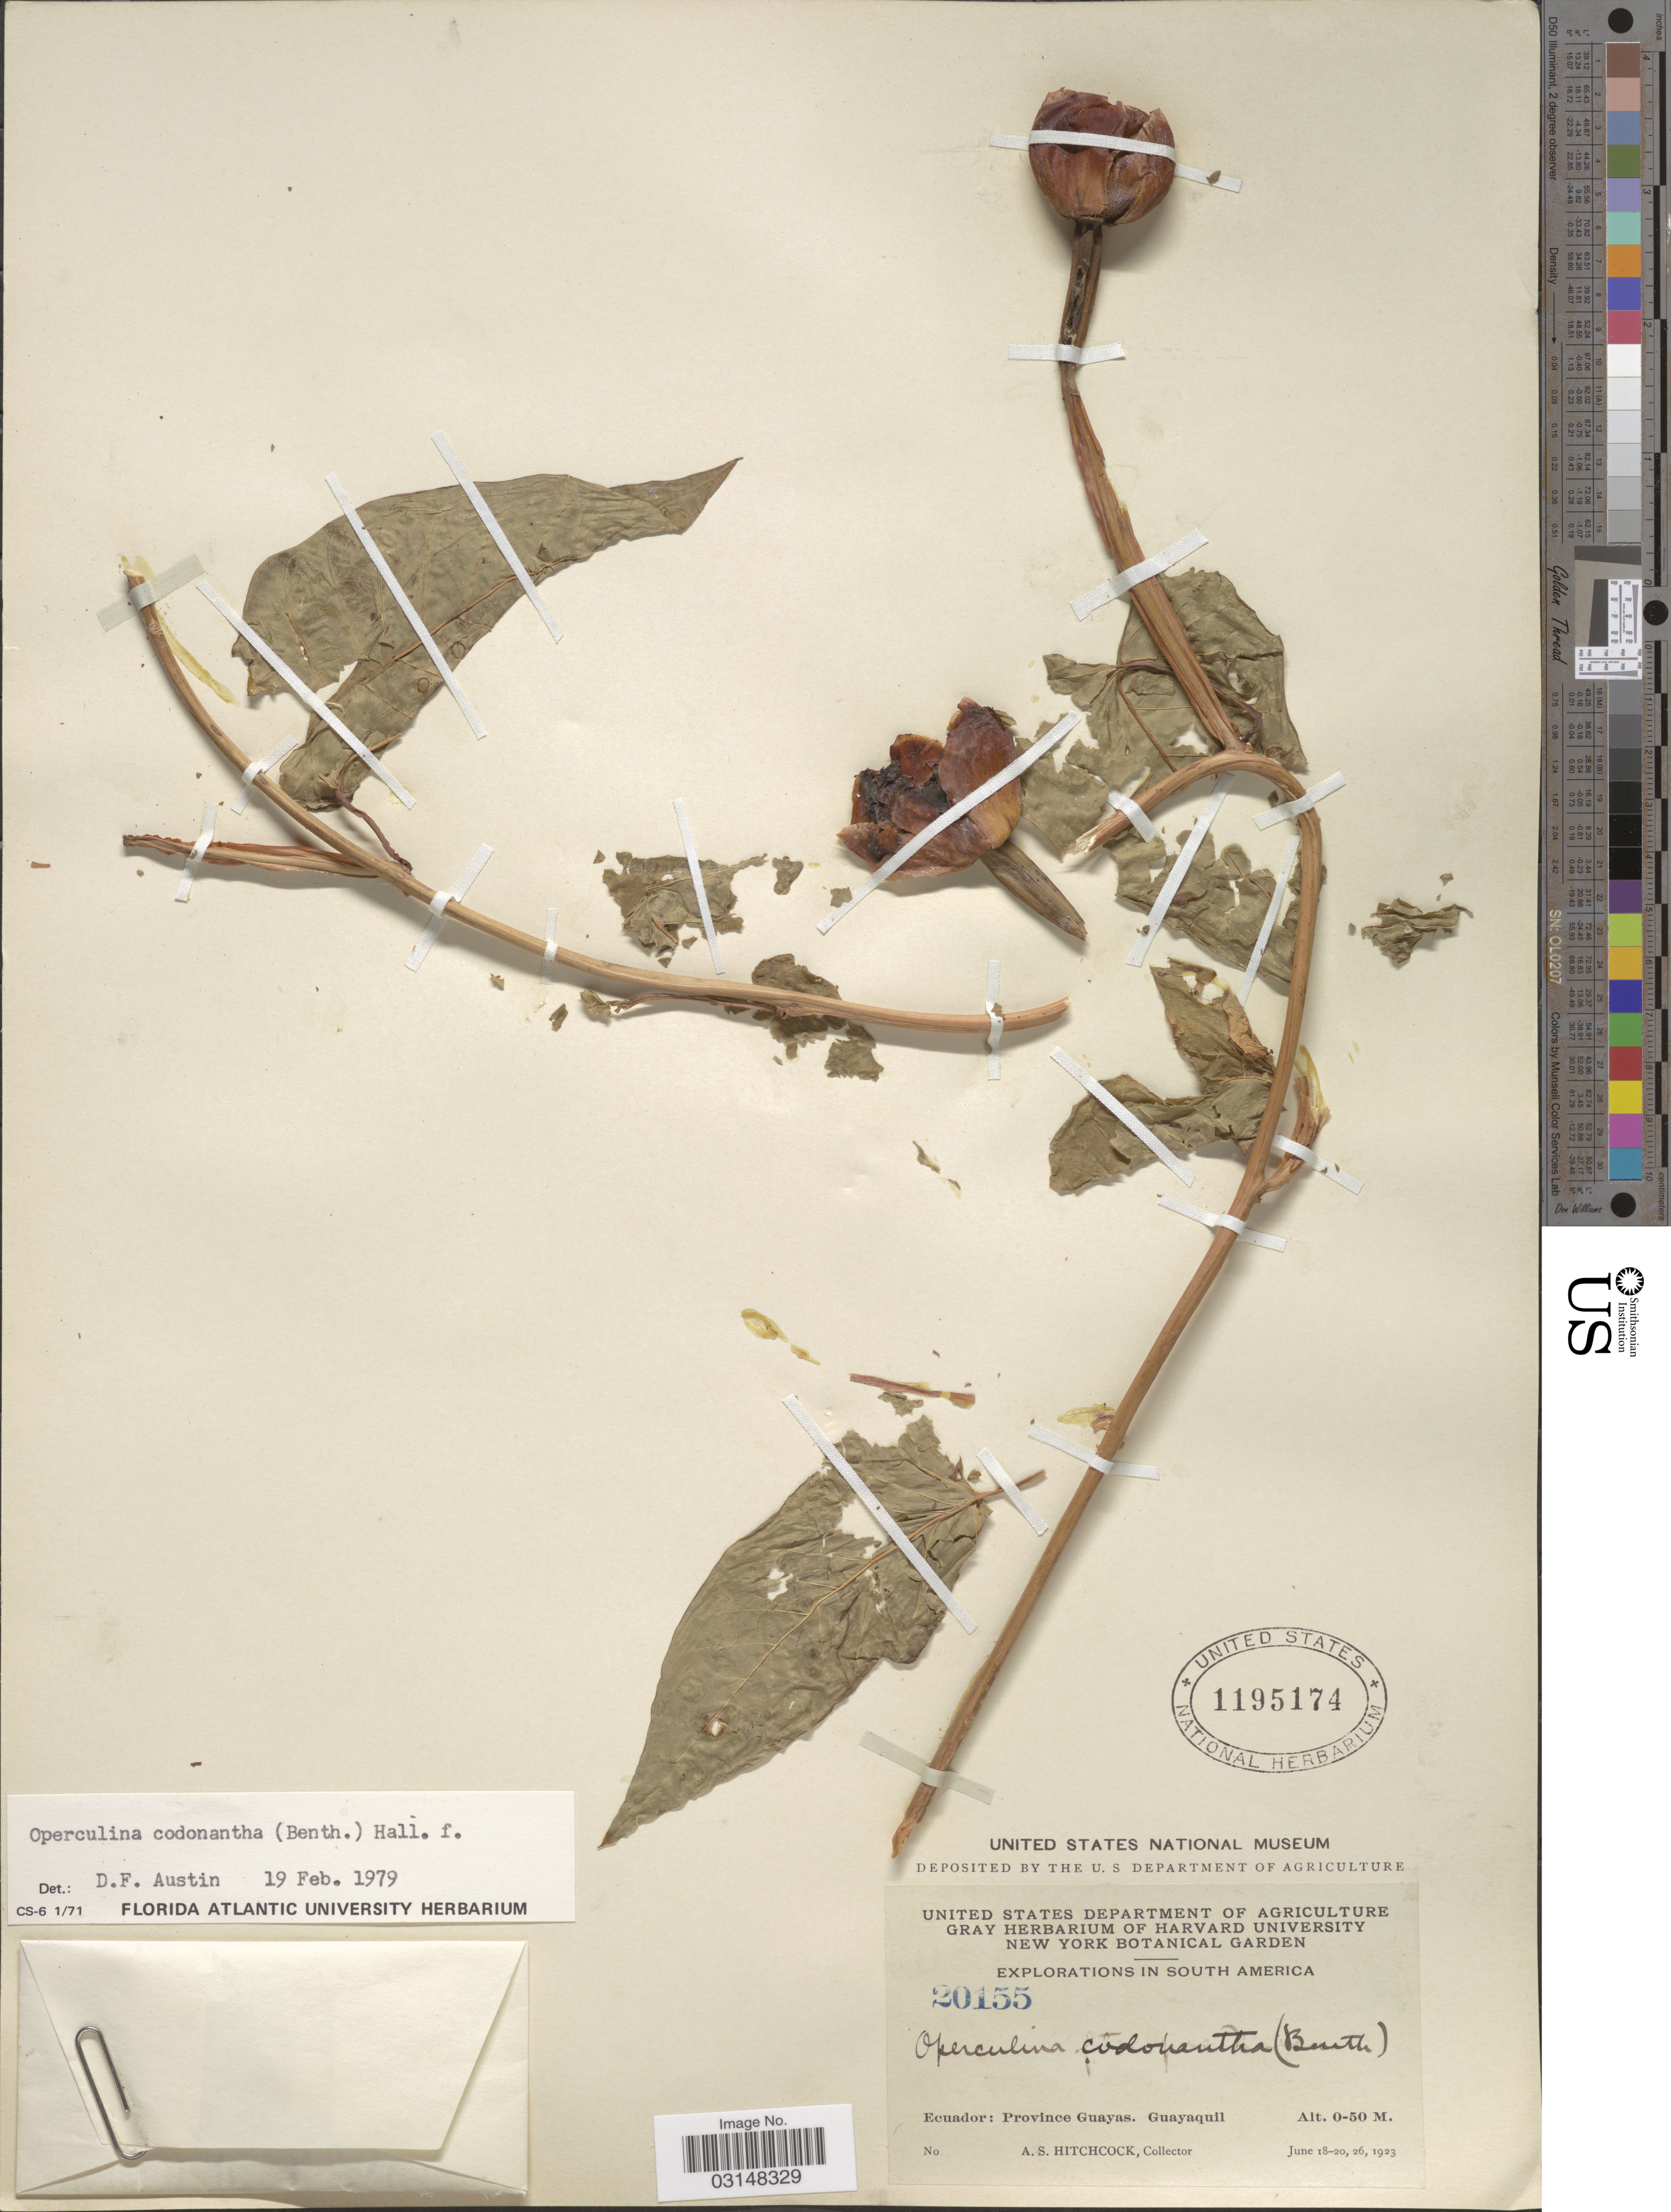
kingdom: Plantae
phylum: Tracheophyta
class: Magnoliopsida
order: Solanales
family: Convolvulaceae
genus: Operculina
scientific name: Operculina codonantha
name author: (Benth.) Hallier f.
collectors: A. S. Hitchcock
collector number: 20155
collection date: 1923-06-18/1923-06-26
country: Ecuador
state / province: Guayas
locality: Guayaquil.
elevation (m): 0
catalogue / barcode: US 1195174